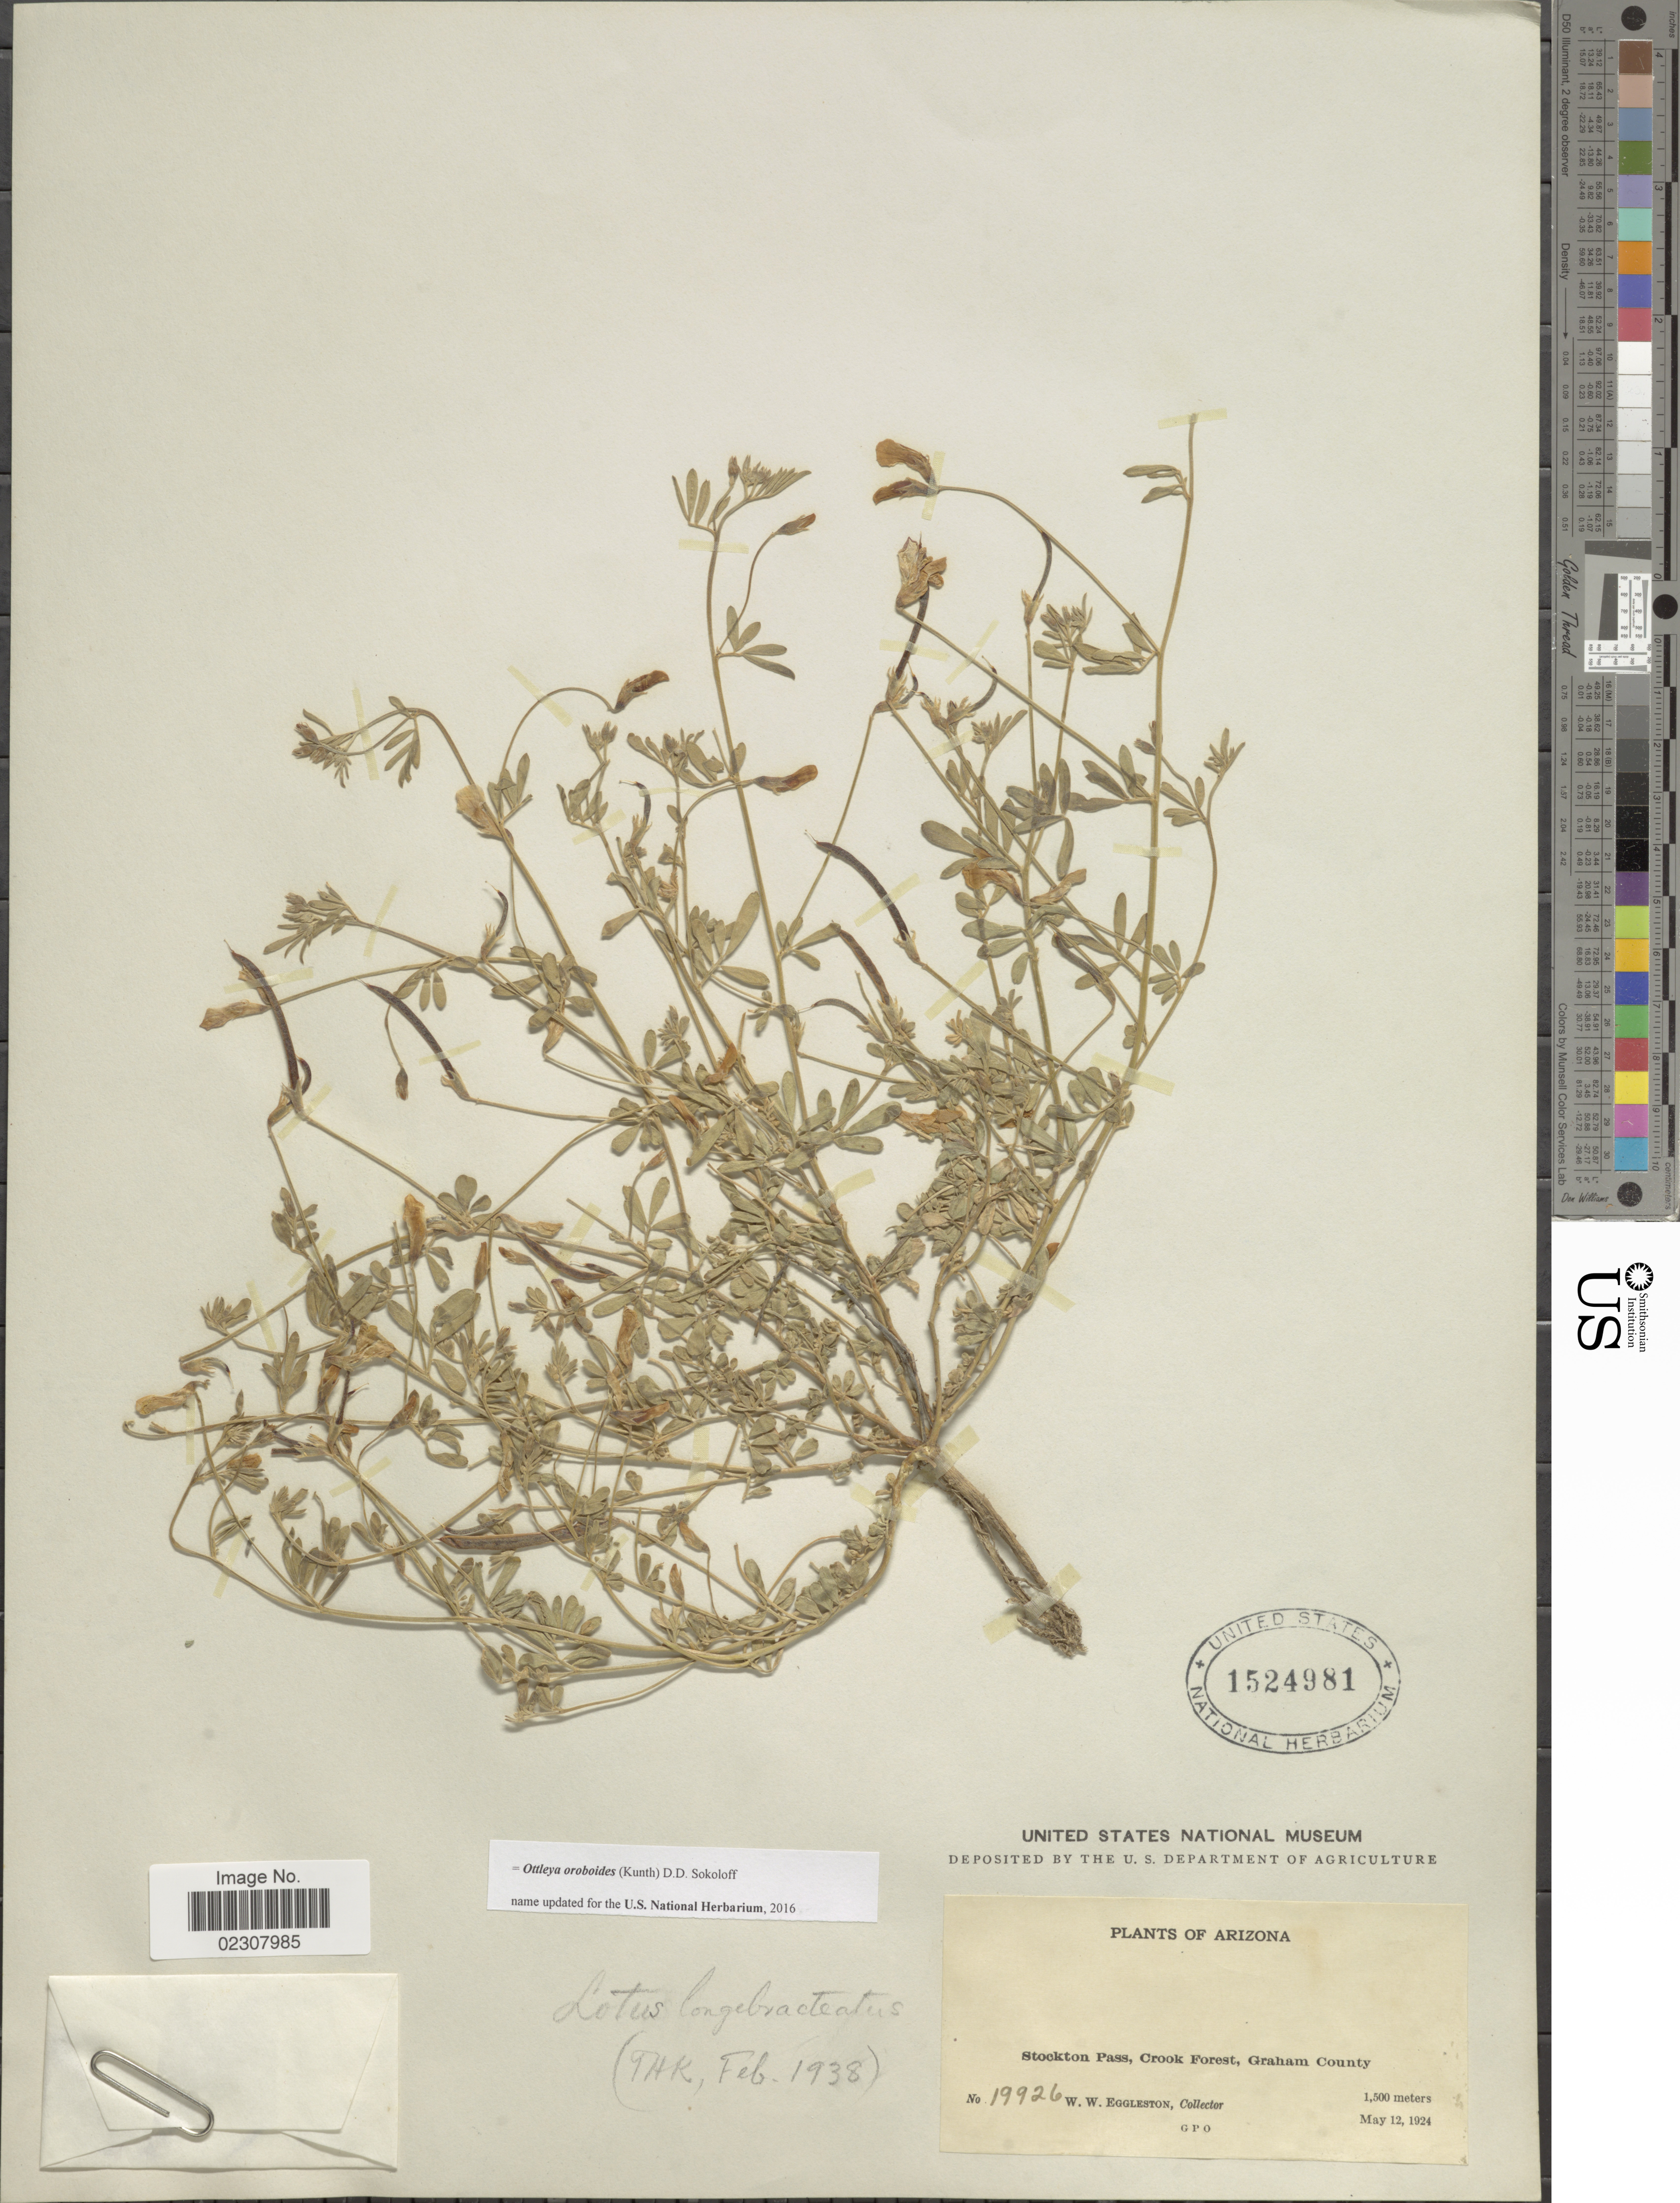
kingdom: Plantae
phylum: Tracheophyta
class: Magnoliopsida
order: Fabales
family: Fabaceae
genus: Ottleya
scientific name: Ottleya oroboides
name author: (Kunth) D.D. Sokoloff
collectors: W. W. Eggleston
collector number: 19926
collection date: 1924-05-12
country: United States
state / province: Arizona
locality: Stockton pass, Crook Forest, Graham County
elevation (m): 1500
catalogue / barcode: US 1524981